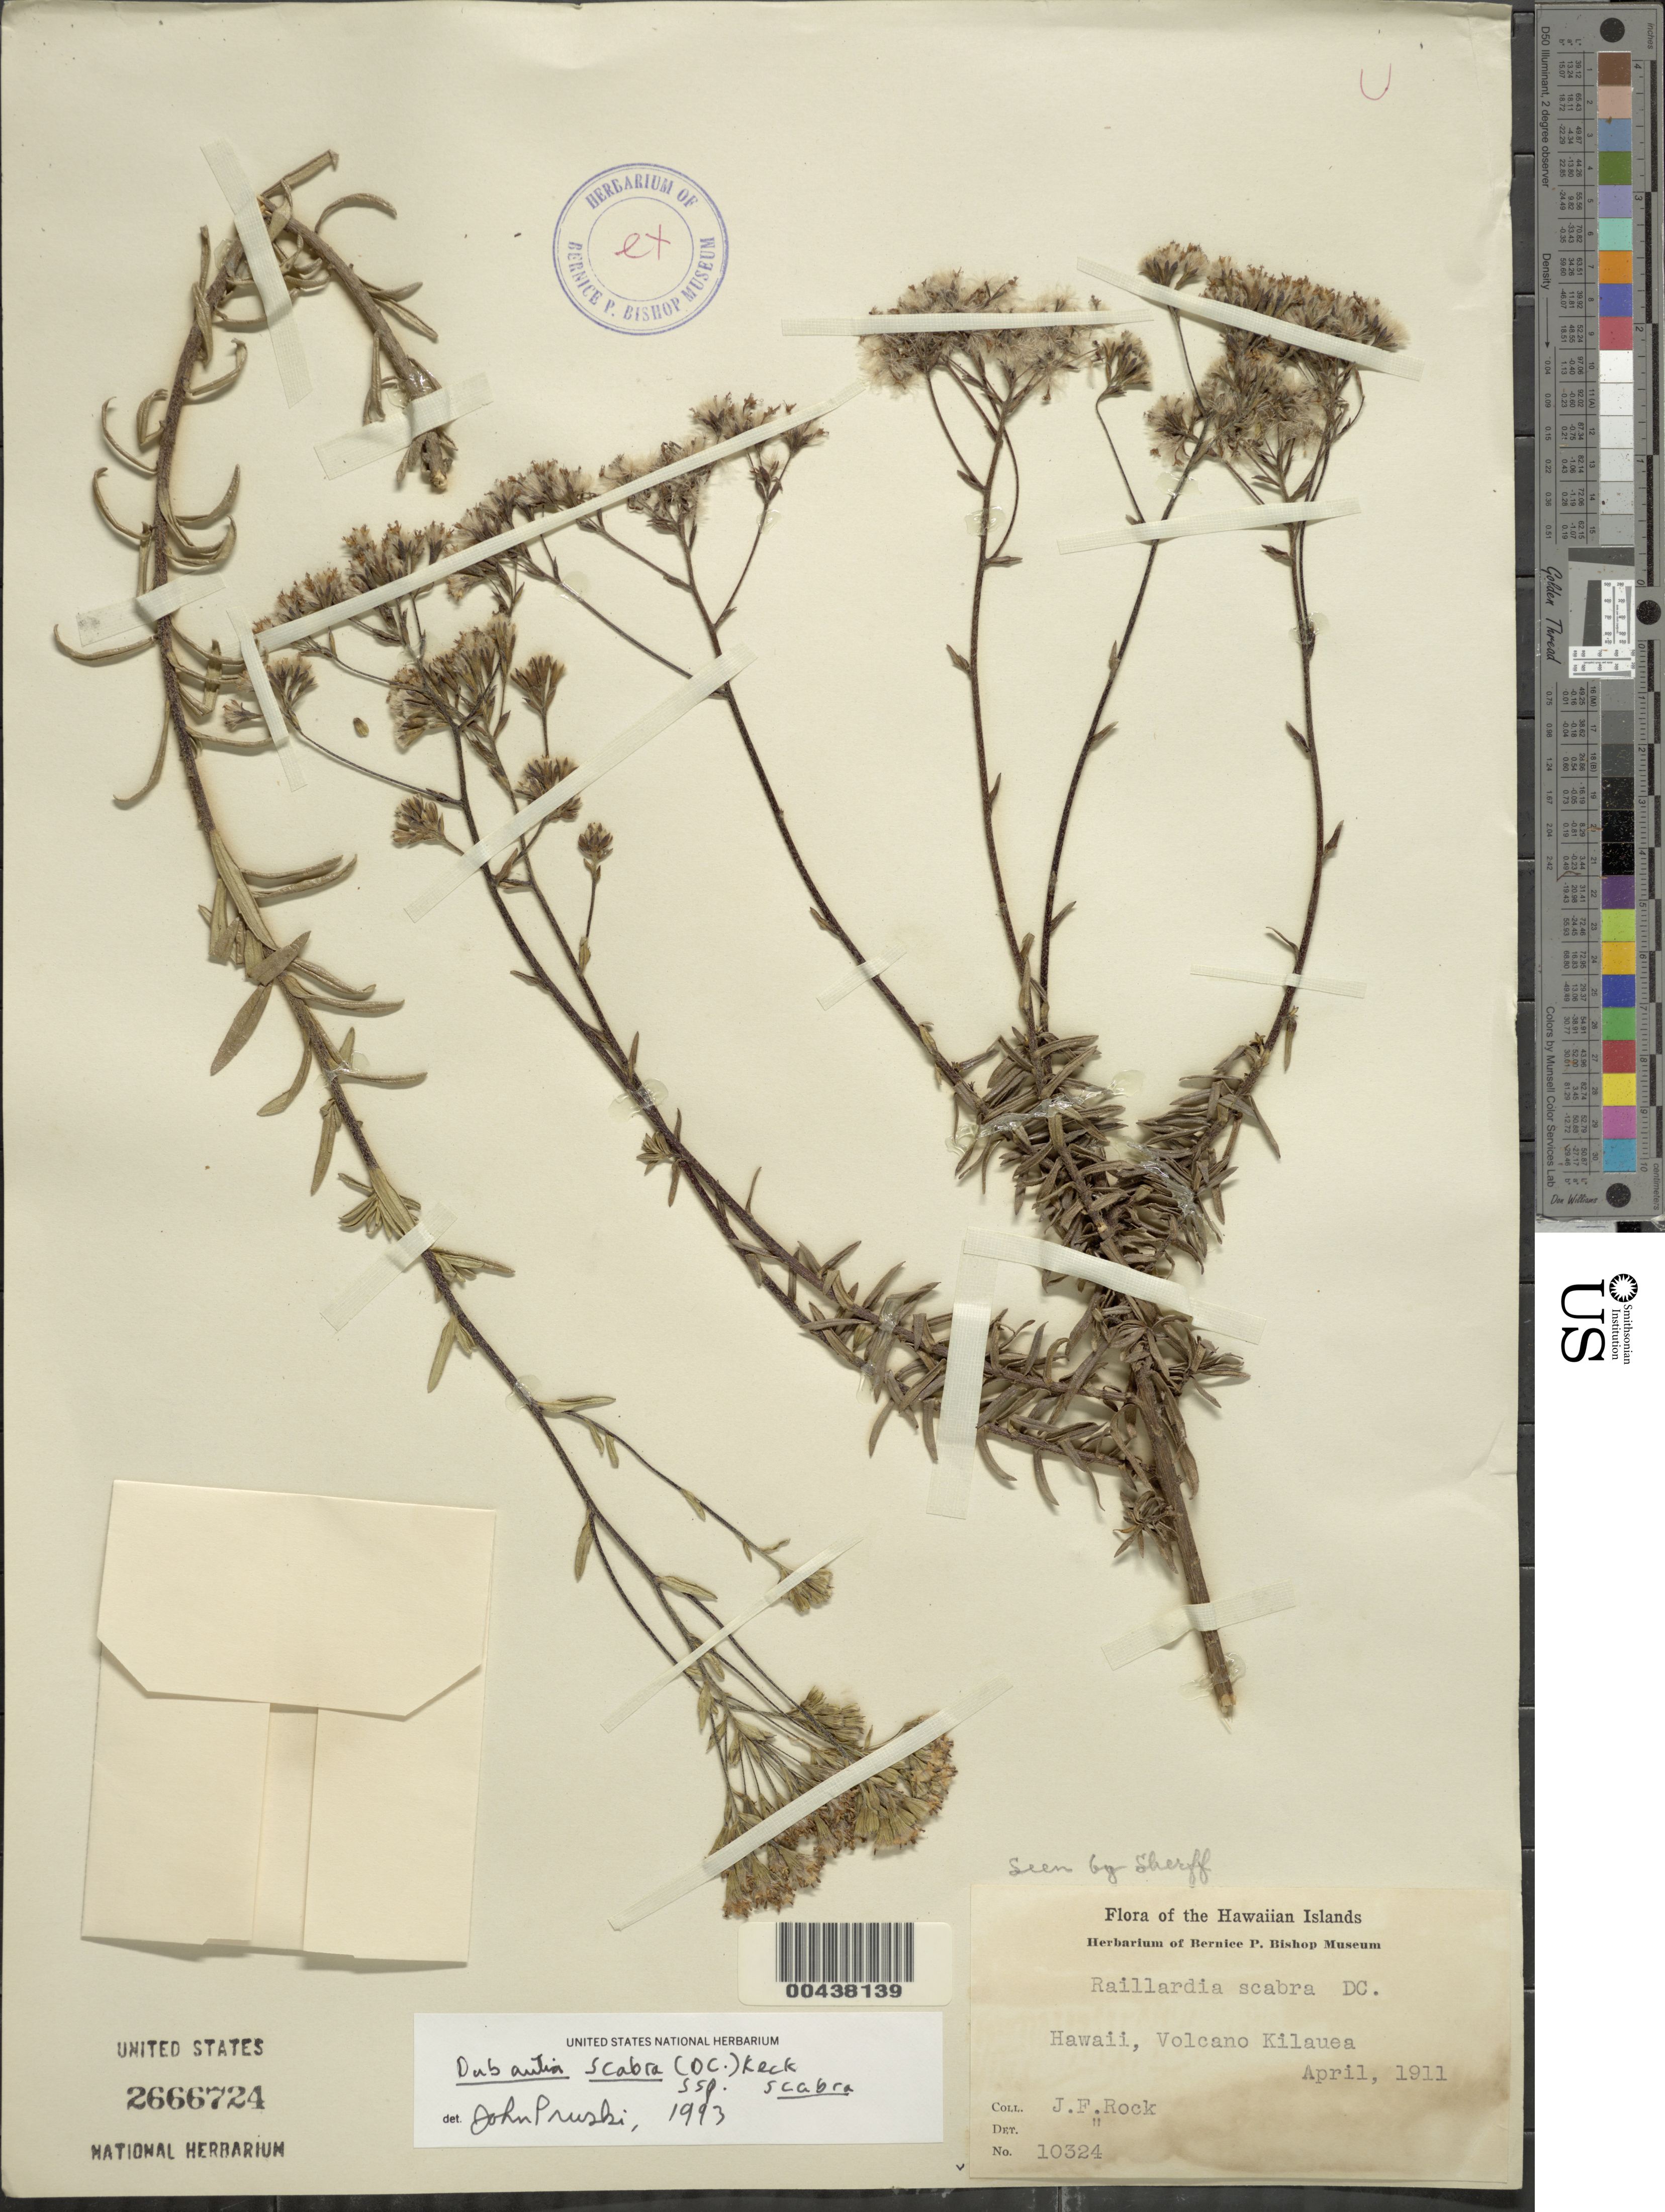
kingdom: Plantae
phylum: Tracheophyta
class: Magnoliopsida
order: Asterales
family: Asteraceae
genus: Dubautia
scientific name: Dubautia scabra subsp. scabra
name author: (DC.) D.D. Keck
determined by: Pruski, J. F.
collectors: J. F. Rock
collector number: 10324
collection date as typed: Apr 1911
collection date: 1911-04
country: United States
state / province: Hawaii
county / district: Hawaii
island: Hawaii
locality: Volcano Kilauea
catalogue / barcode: US 2666724